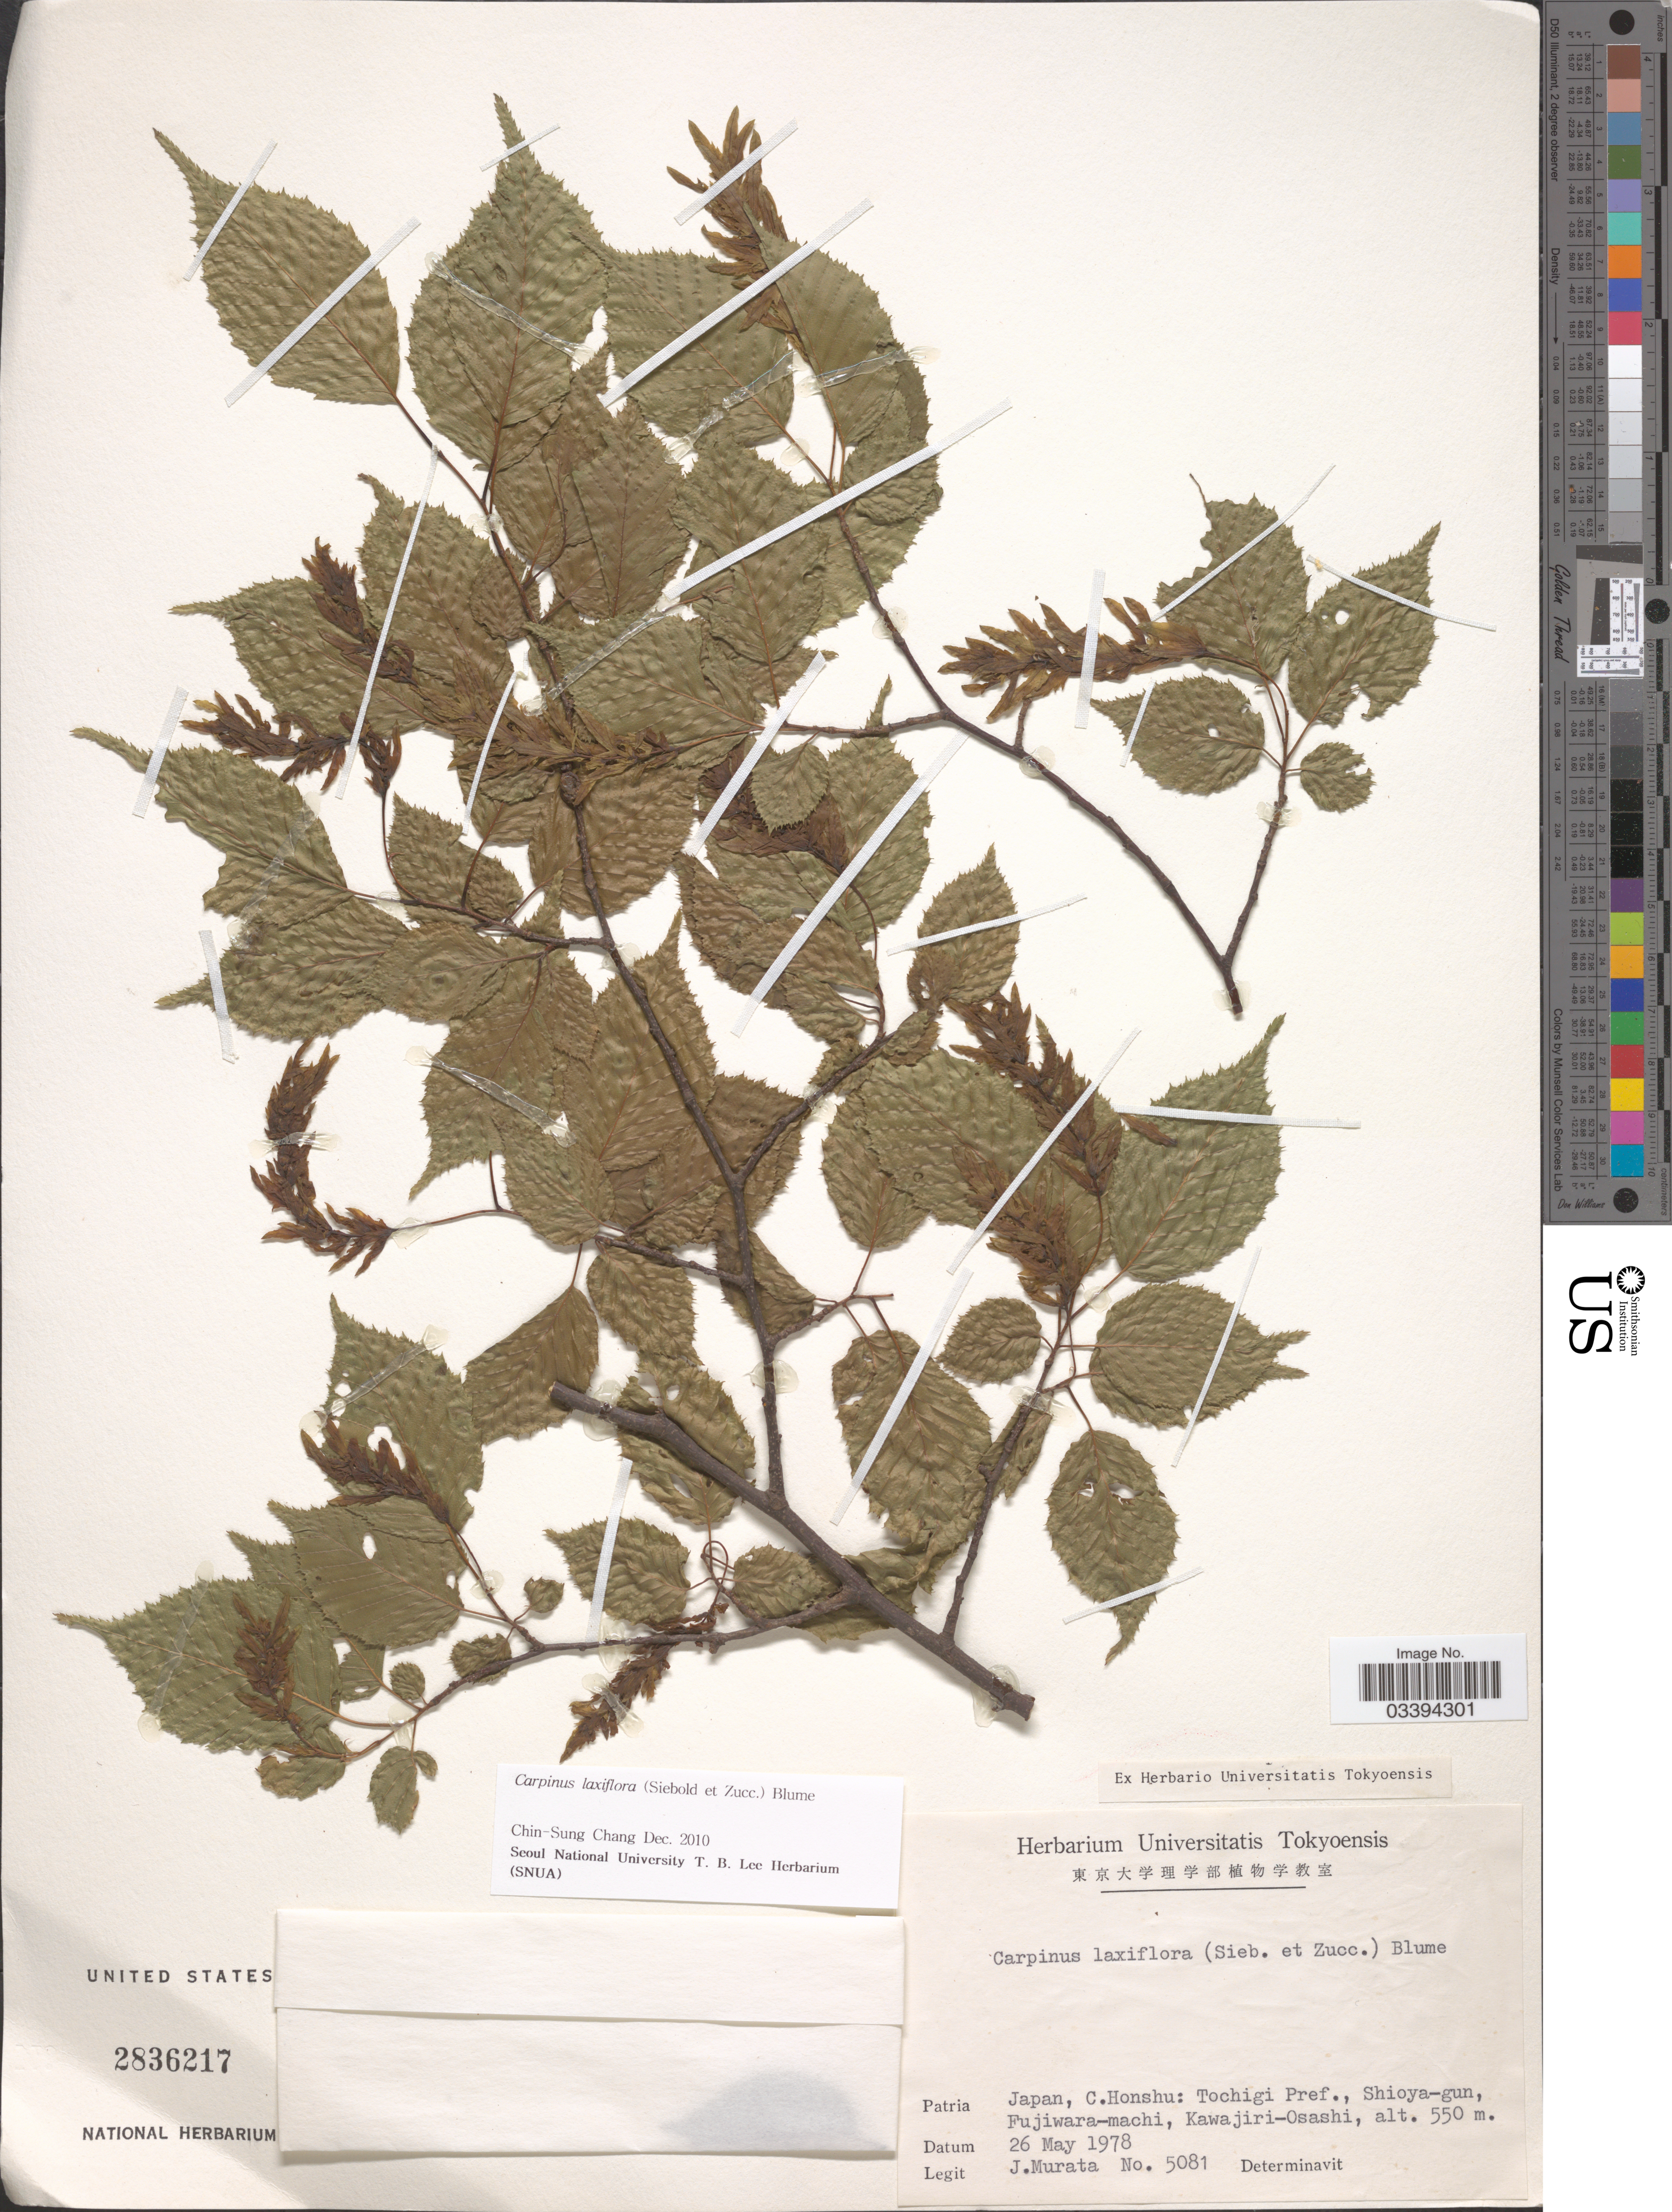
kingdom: Plantae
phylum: Tracheophyta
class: Magnoliopsida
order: Fagales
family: Betulaceae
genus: Carpinus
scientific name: Carpinus laxiflora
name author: (Siebold & Zucc.) Blume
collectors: J. Murata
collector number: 5081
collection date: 1978-05-26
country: Japan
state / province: Totigi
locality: C. Honshu: Tochigi Pref., Shioya-gun, Fujiwara-machi, Kawajiri-Osashi.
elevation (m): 550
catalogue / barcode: US 2836217